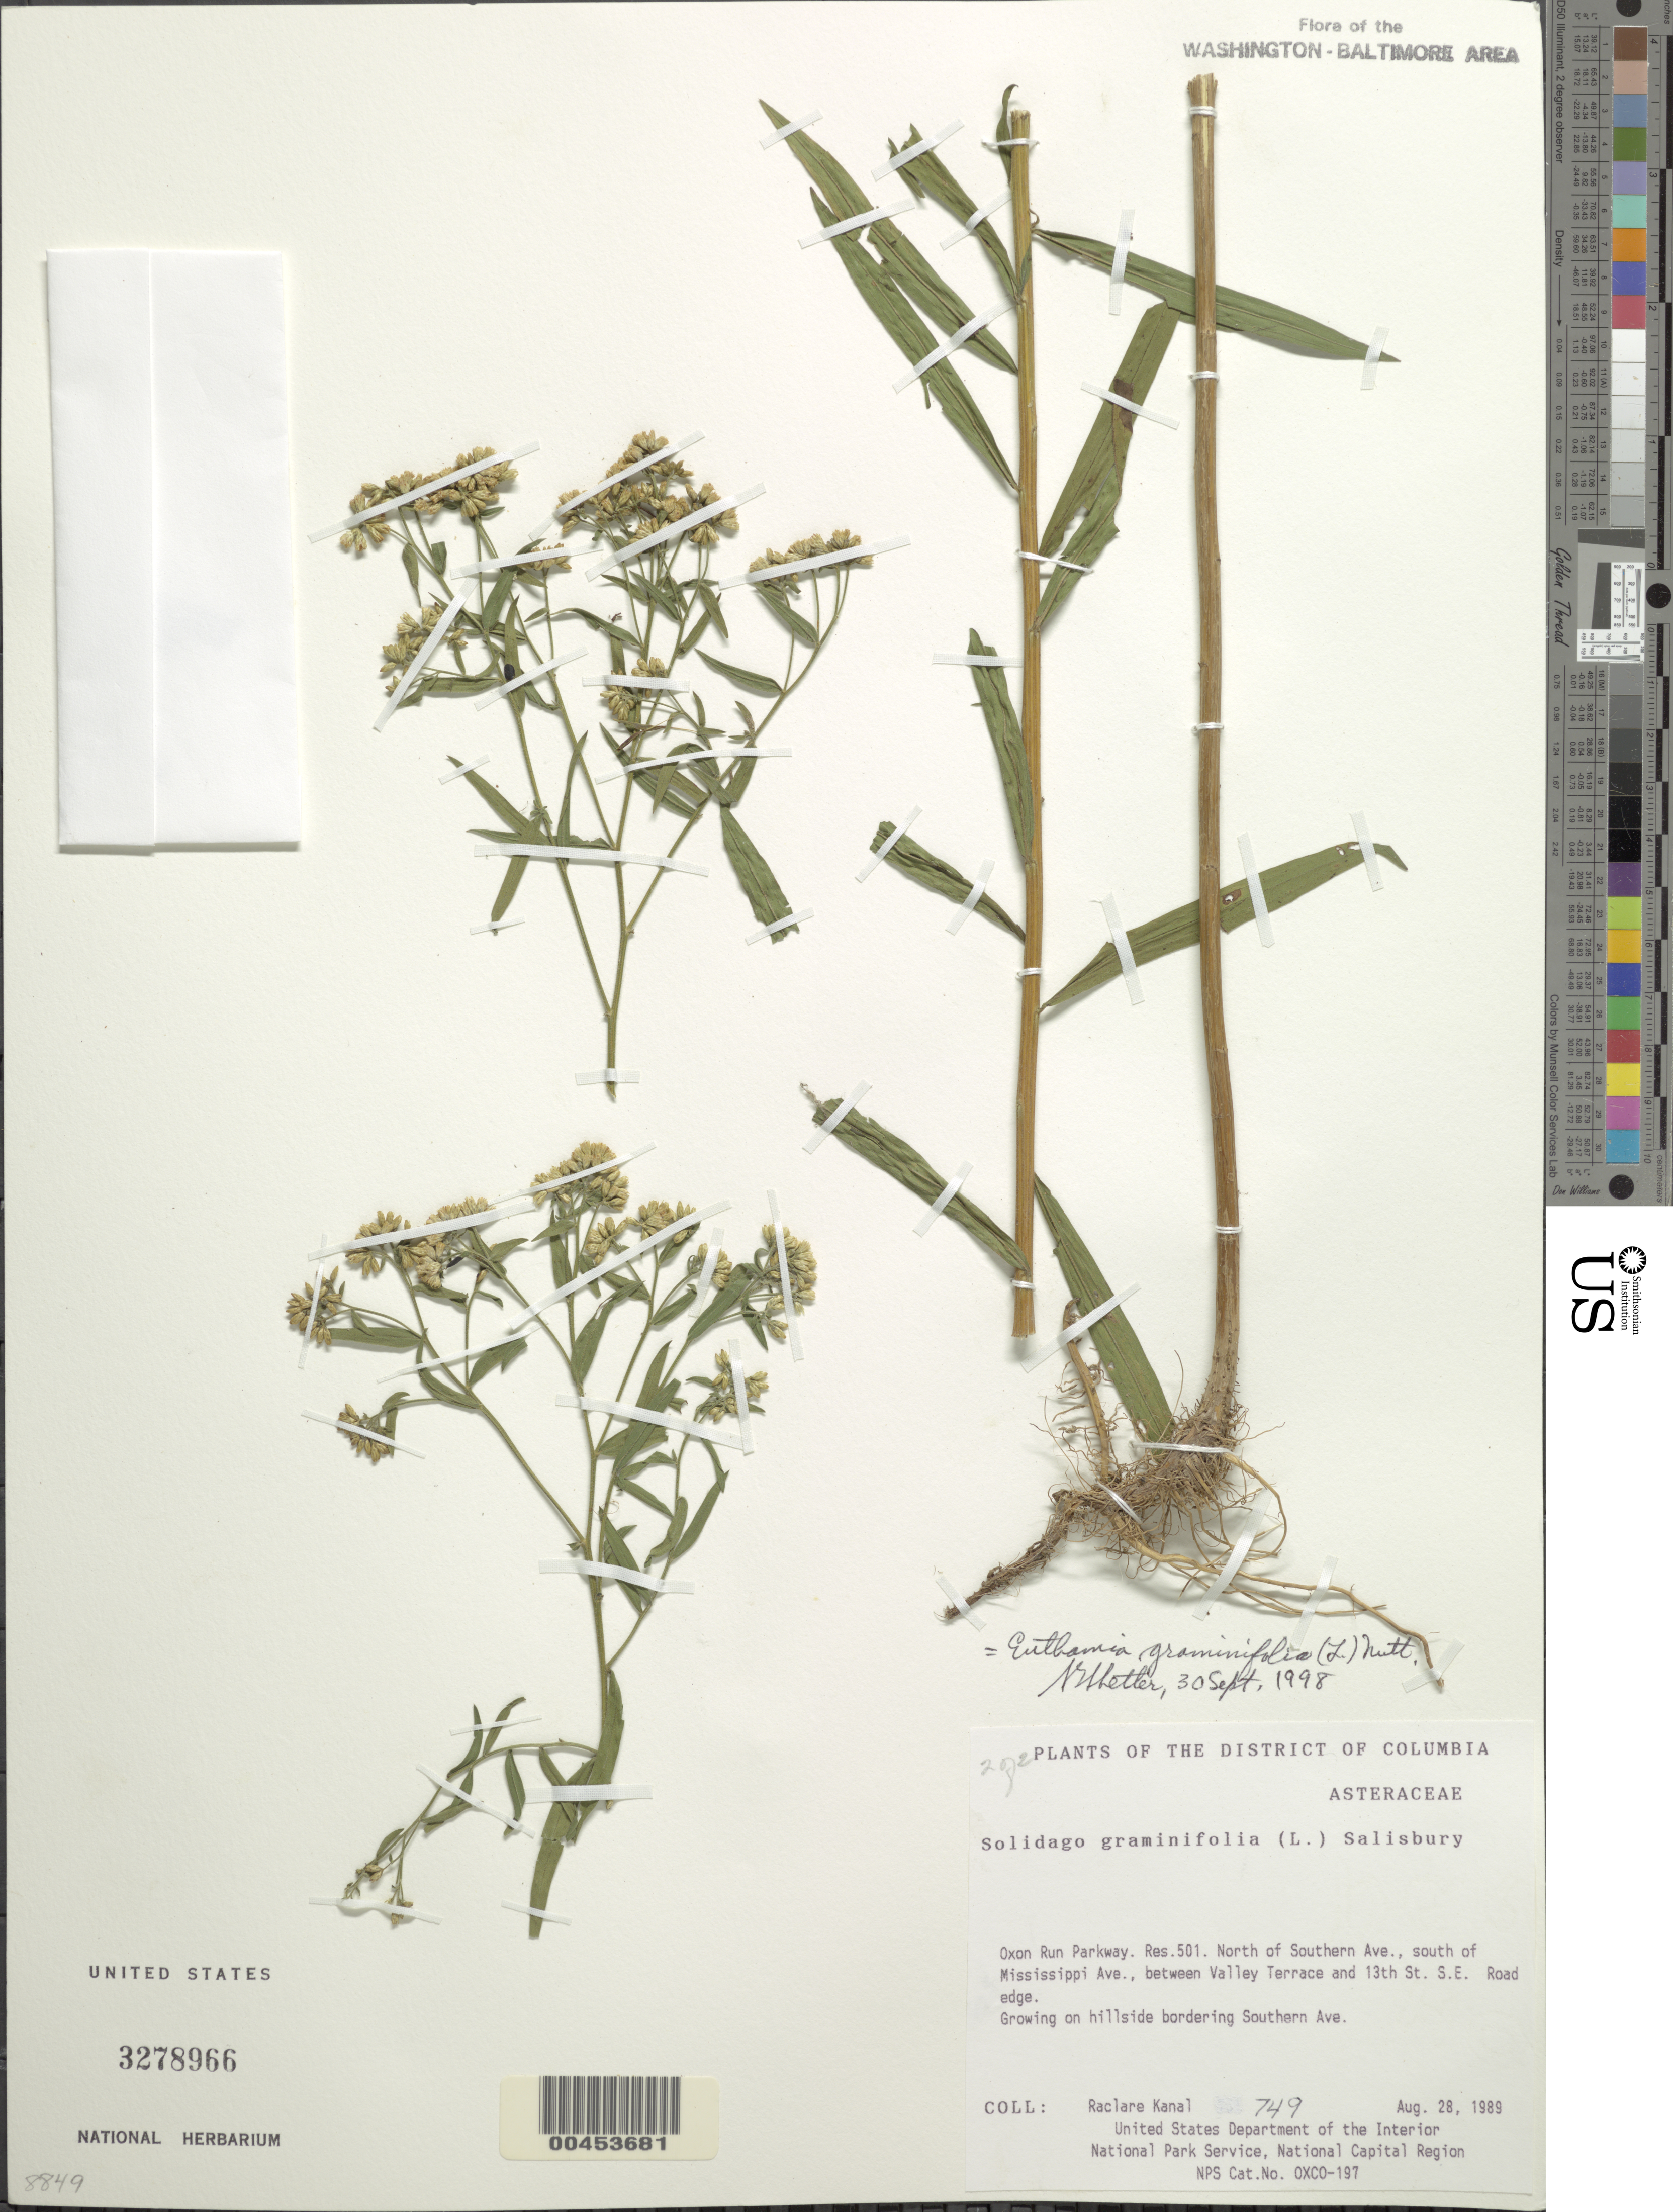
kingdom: Plantae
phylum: Tracheophyta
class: Magnoliopsida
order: Asterales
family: Asteraceae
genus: Euthamia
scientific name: Euthamia graminifolia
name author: (L.) Nutt.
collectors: R. Kanal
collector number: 749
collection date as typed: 28 Aug 1989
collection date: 1989-08-28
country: United States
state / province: District of Columbia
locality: Oxon Run Parkway, Res 501, N of Southern Ave, S of Mississippi Ave, between Valley Terrace and 13th St, SE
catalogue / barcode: US 3278966